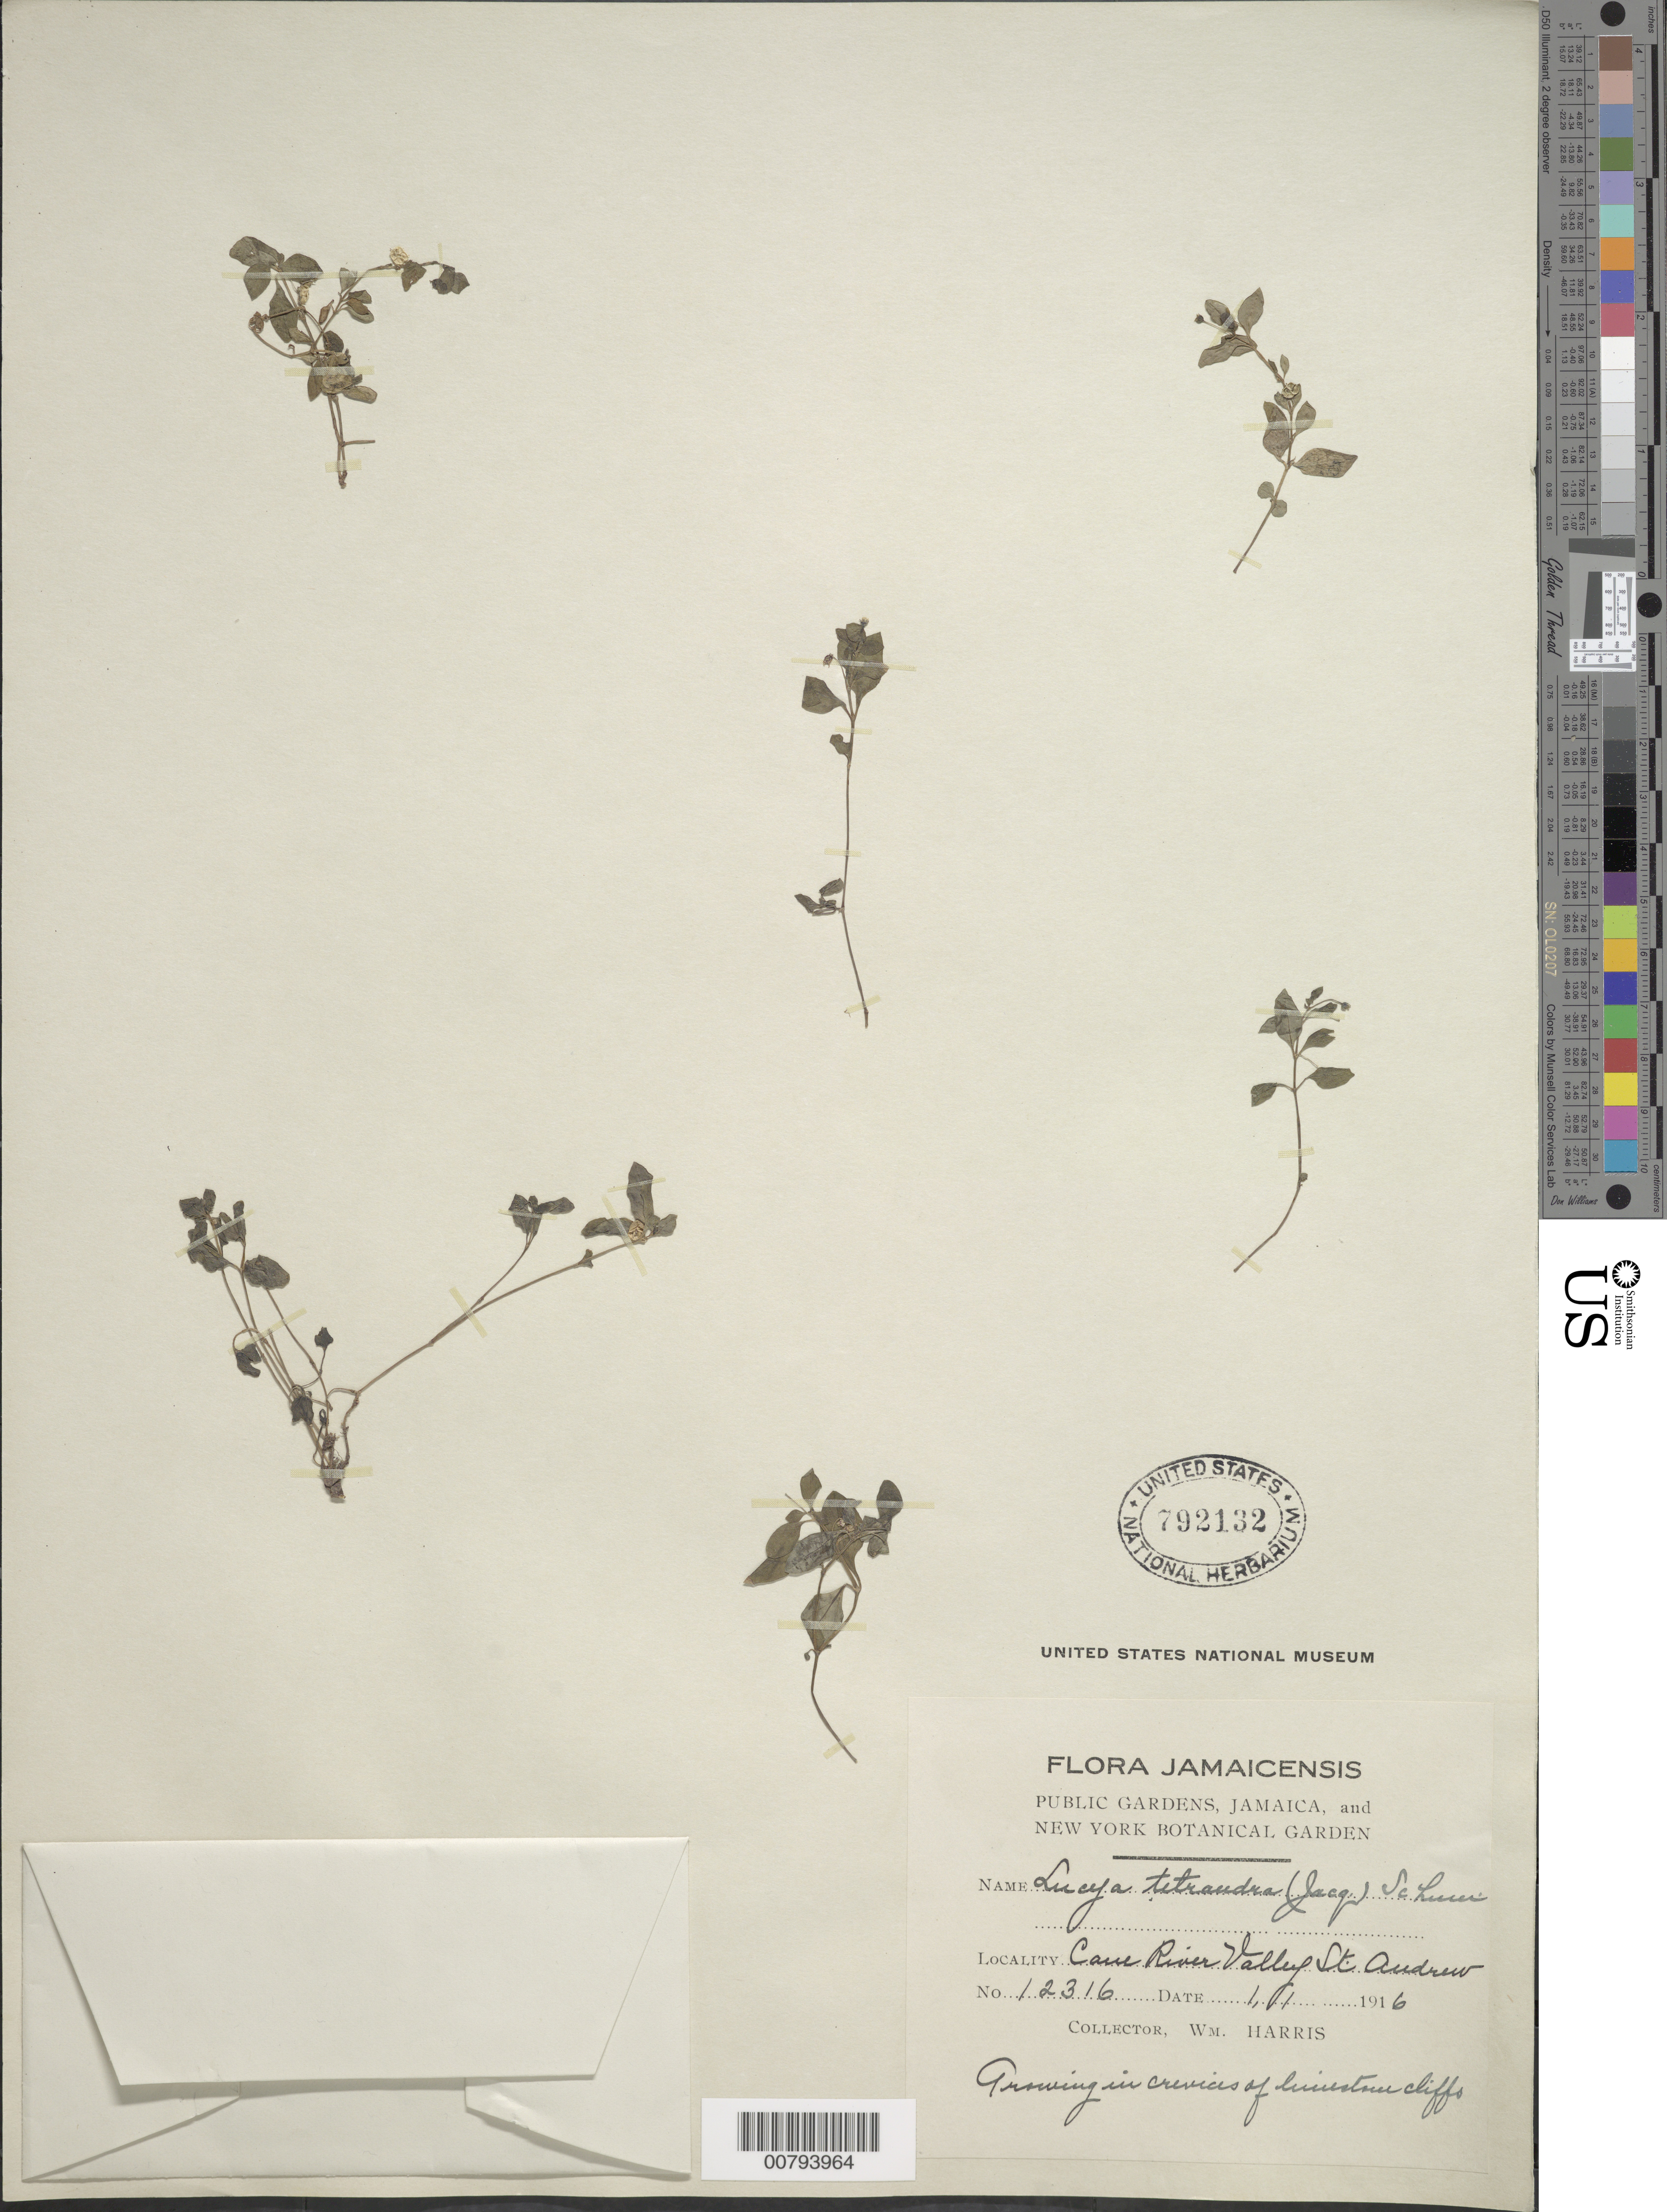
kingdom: Plantae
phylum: Tracheophyta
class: Magnoliopsida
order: Gentianales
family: Rubiaceae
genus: Lucya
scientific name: Lucya tetrandra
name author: (L.) K. Schum.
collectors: W. H. Harris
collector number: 12316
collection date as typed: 01 Jan 1916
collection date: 1916-01-01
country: Jamaica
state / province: Saint Andrew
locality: Cane River Valley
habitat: Crevices of limestone cliffs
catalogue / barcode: US 792132